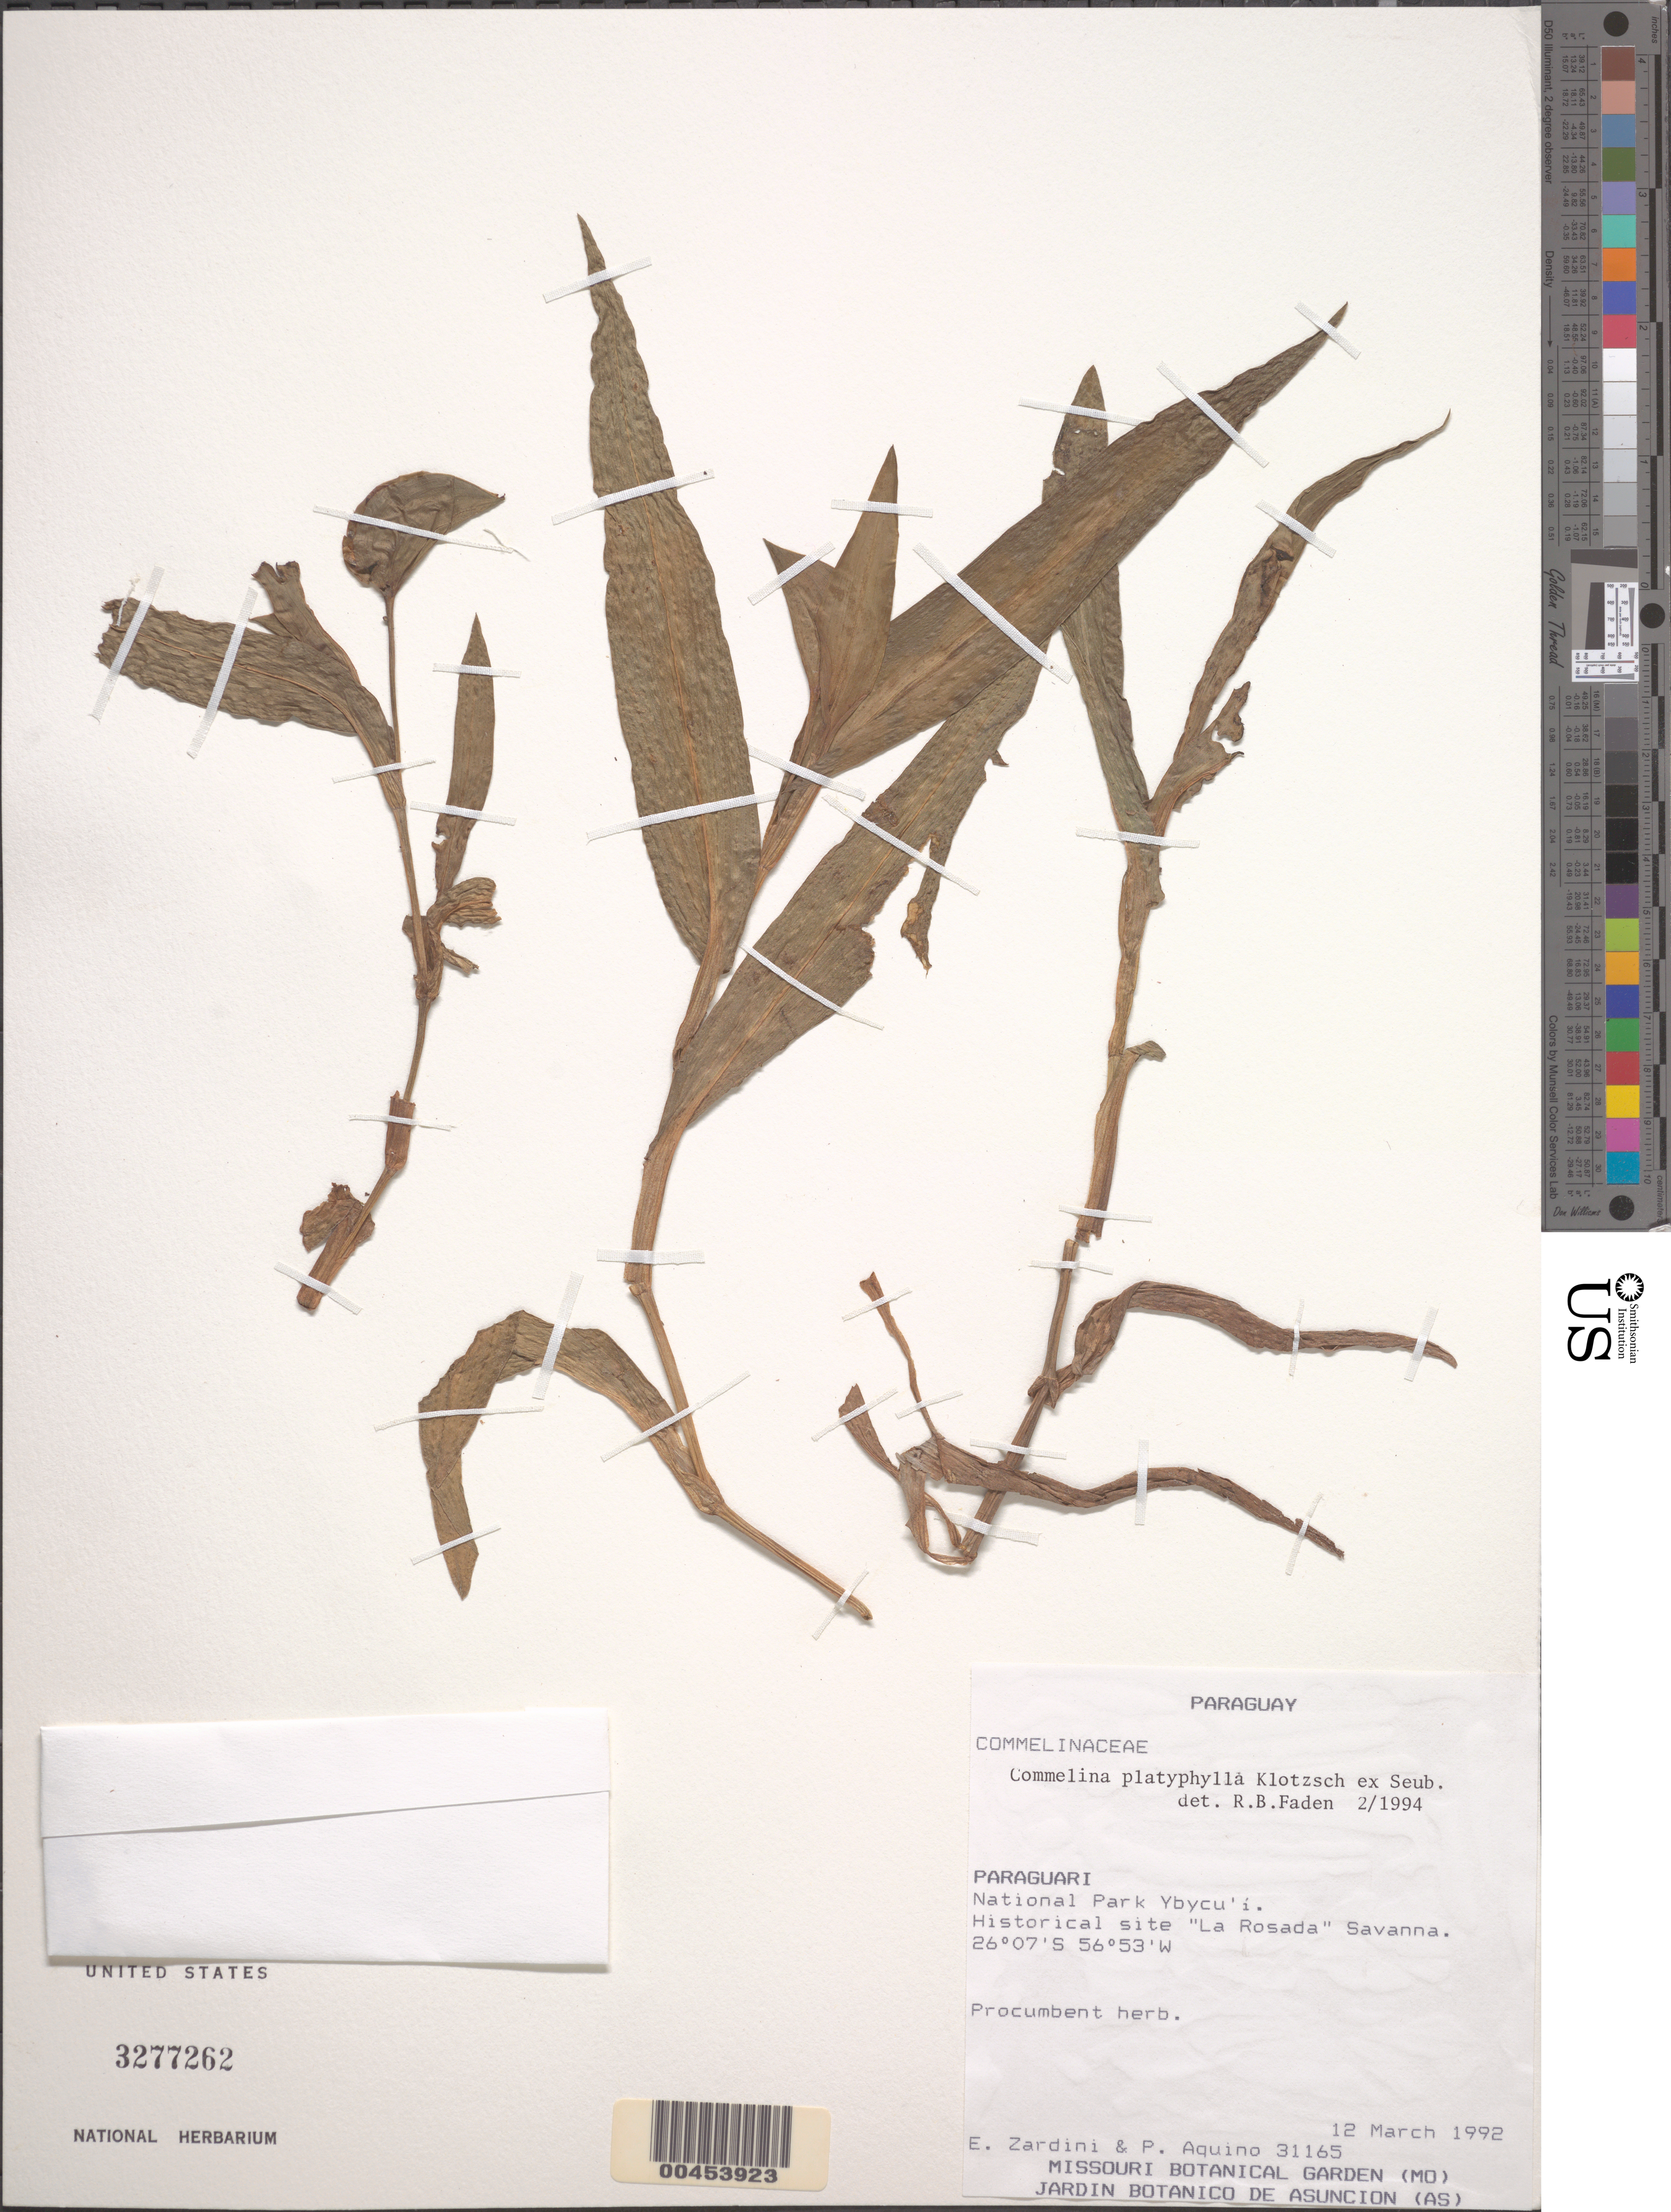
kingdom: Plantae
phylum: Tracheophyta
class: Liliopsida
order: Commelinales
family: Commelinaceae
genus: Commelina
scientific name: Commelina platyphylla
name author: Klotzsch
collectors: E. M. Zardini & P. Aquinio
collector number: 31165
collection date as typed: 12 Mar 1992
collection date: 1992-03-12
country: Paraguay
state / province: Paraguarí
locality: Ybycu'i national park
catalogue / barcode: US 3277262